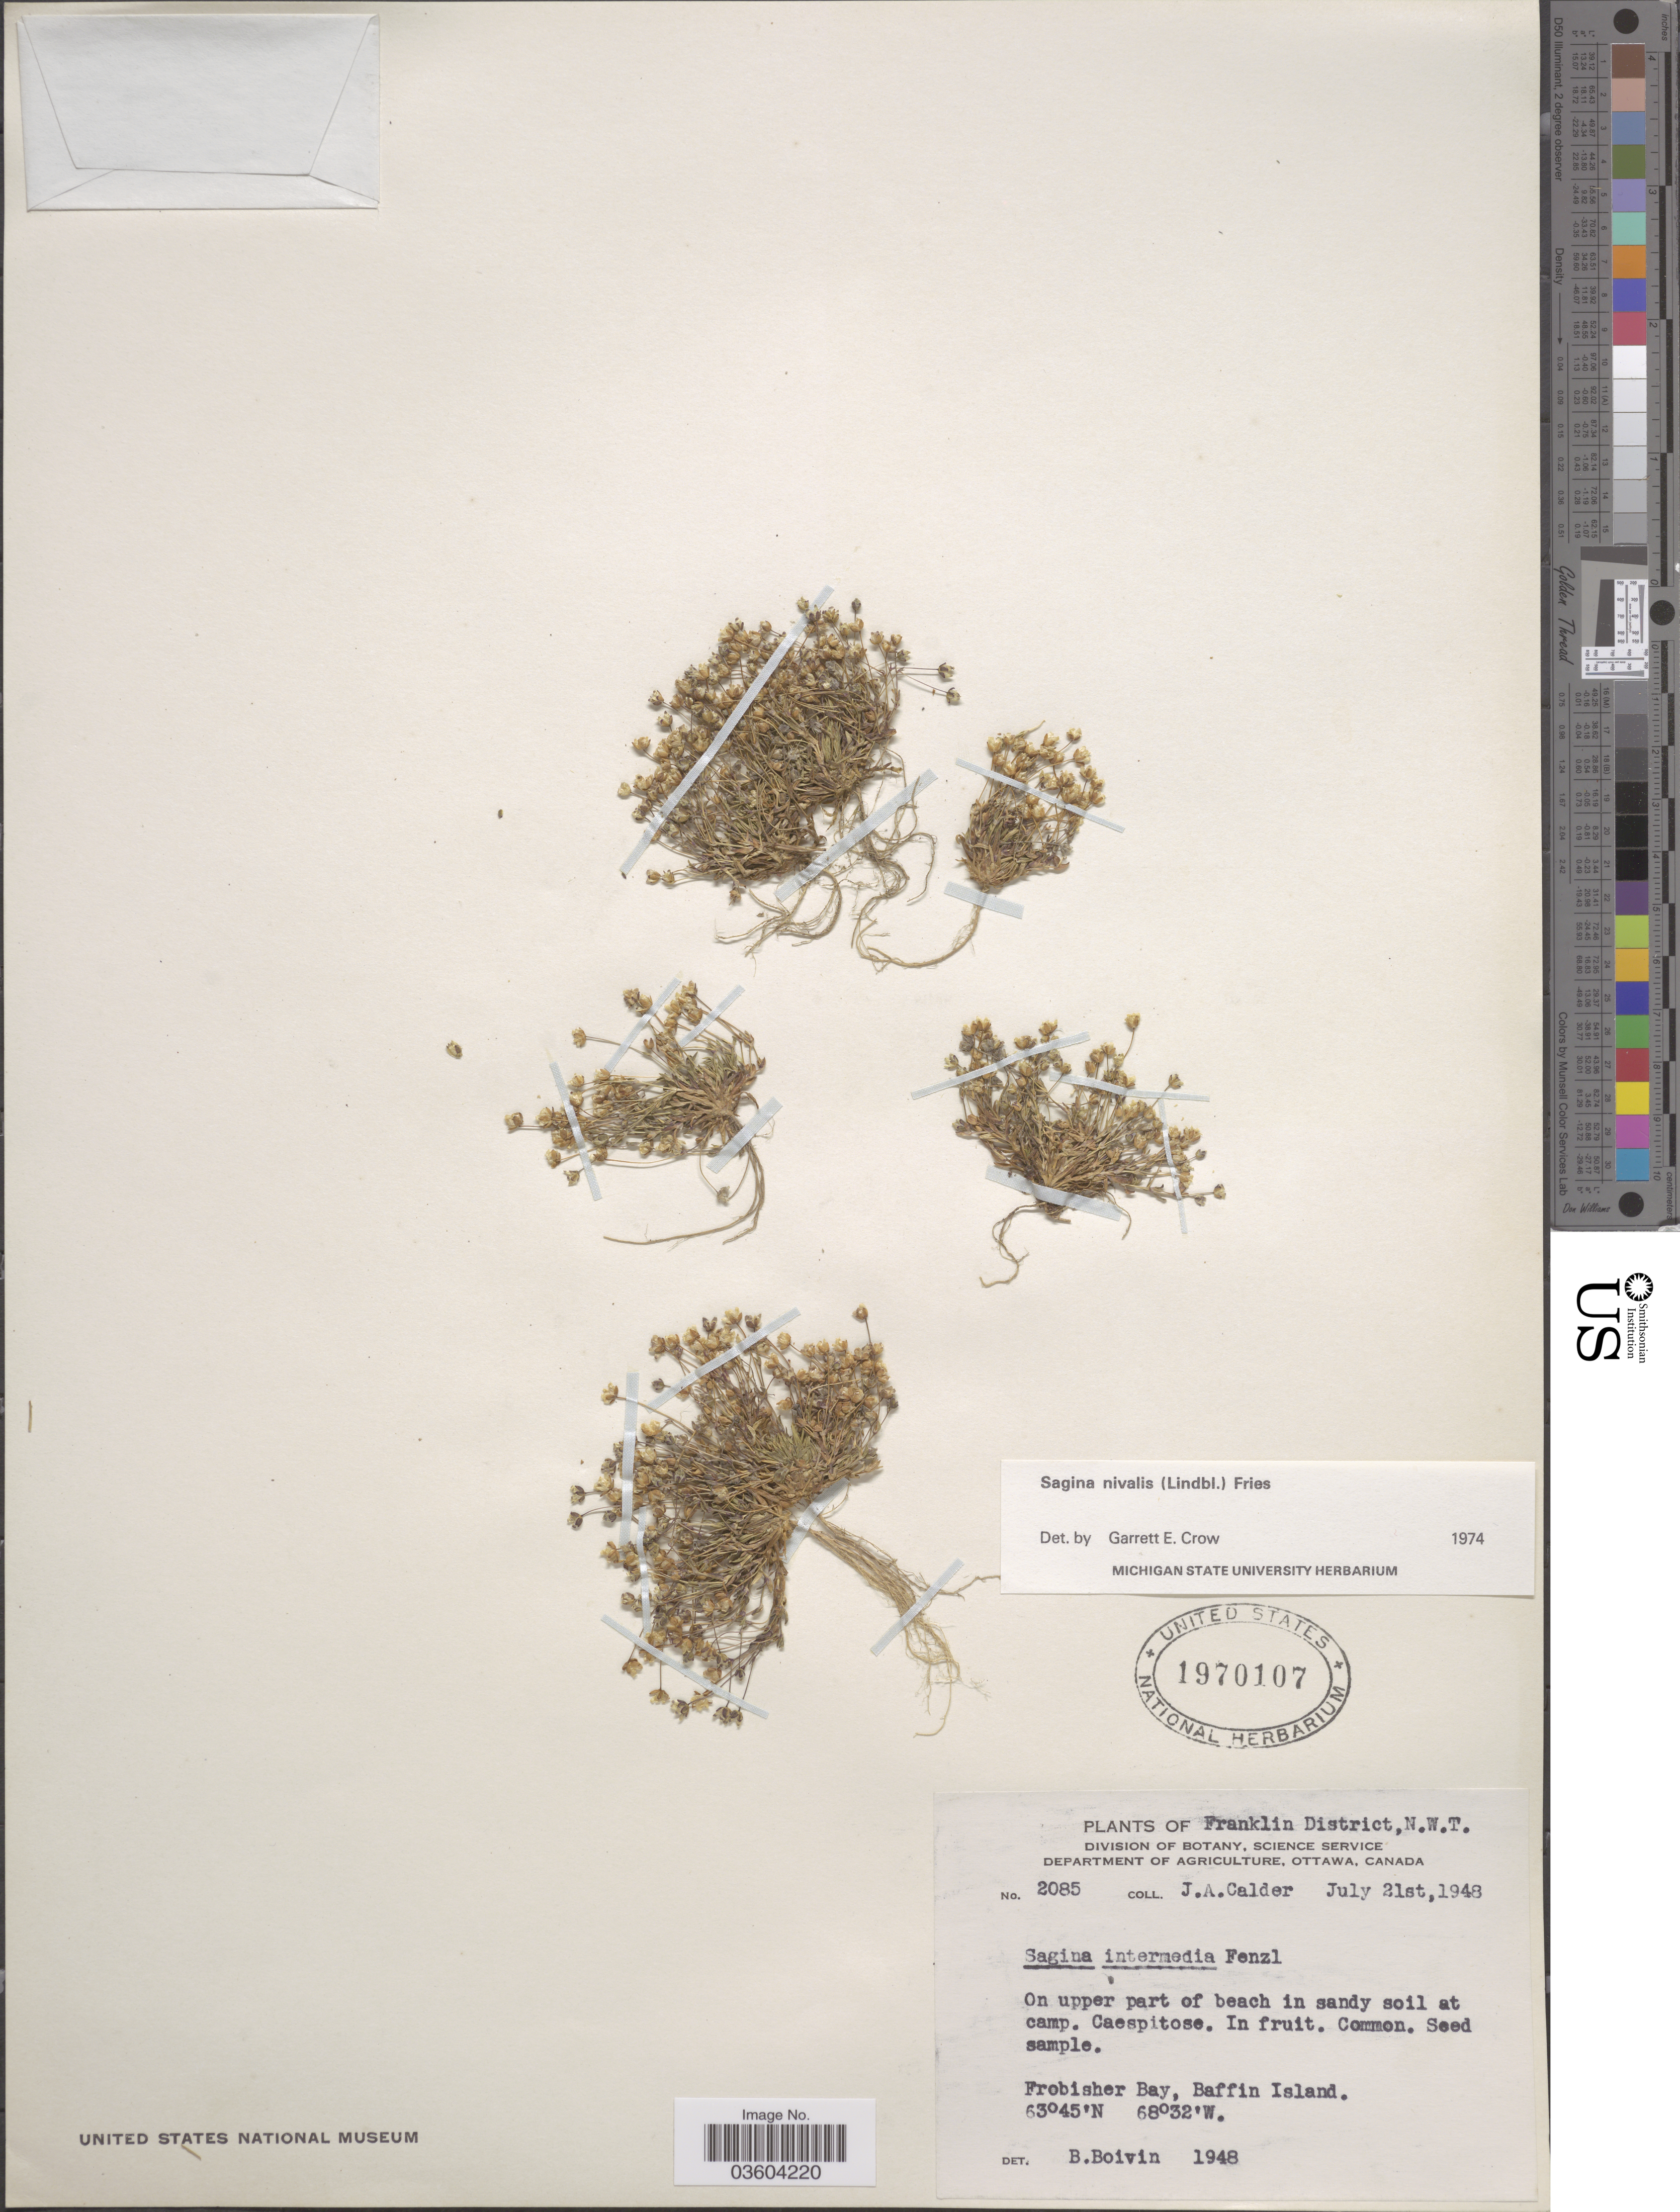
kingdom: Plantae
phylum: Tracheophyta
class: Magnoliopsida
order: Caryophyllales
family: Caryophyllaceae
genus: Sagina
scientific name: Sagina nivalis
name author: (Lindblom) Fr.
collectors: J. A. Calder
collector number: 2085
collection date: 1948-07-21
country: Canada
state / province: Northwest Territories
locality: Franklin District. Frobisher Bay, Baffin Island.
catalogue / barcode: US 1970107